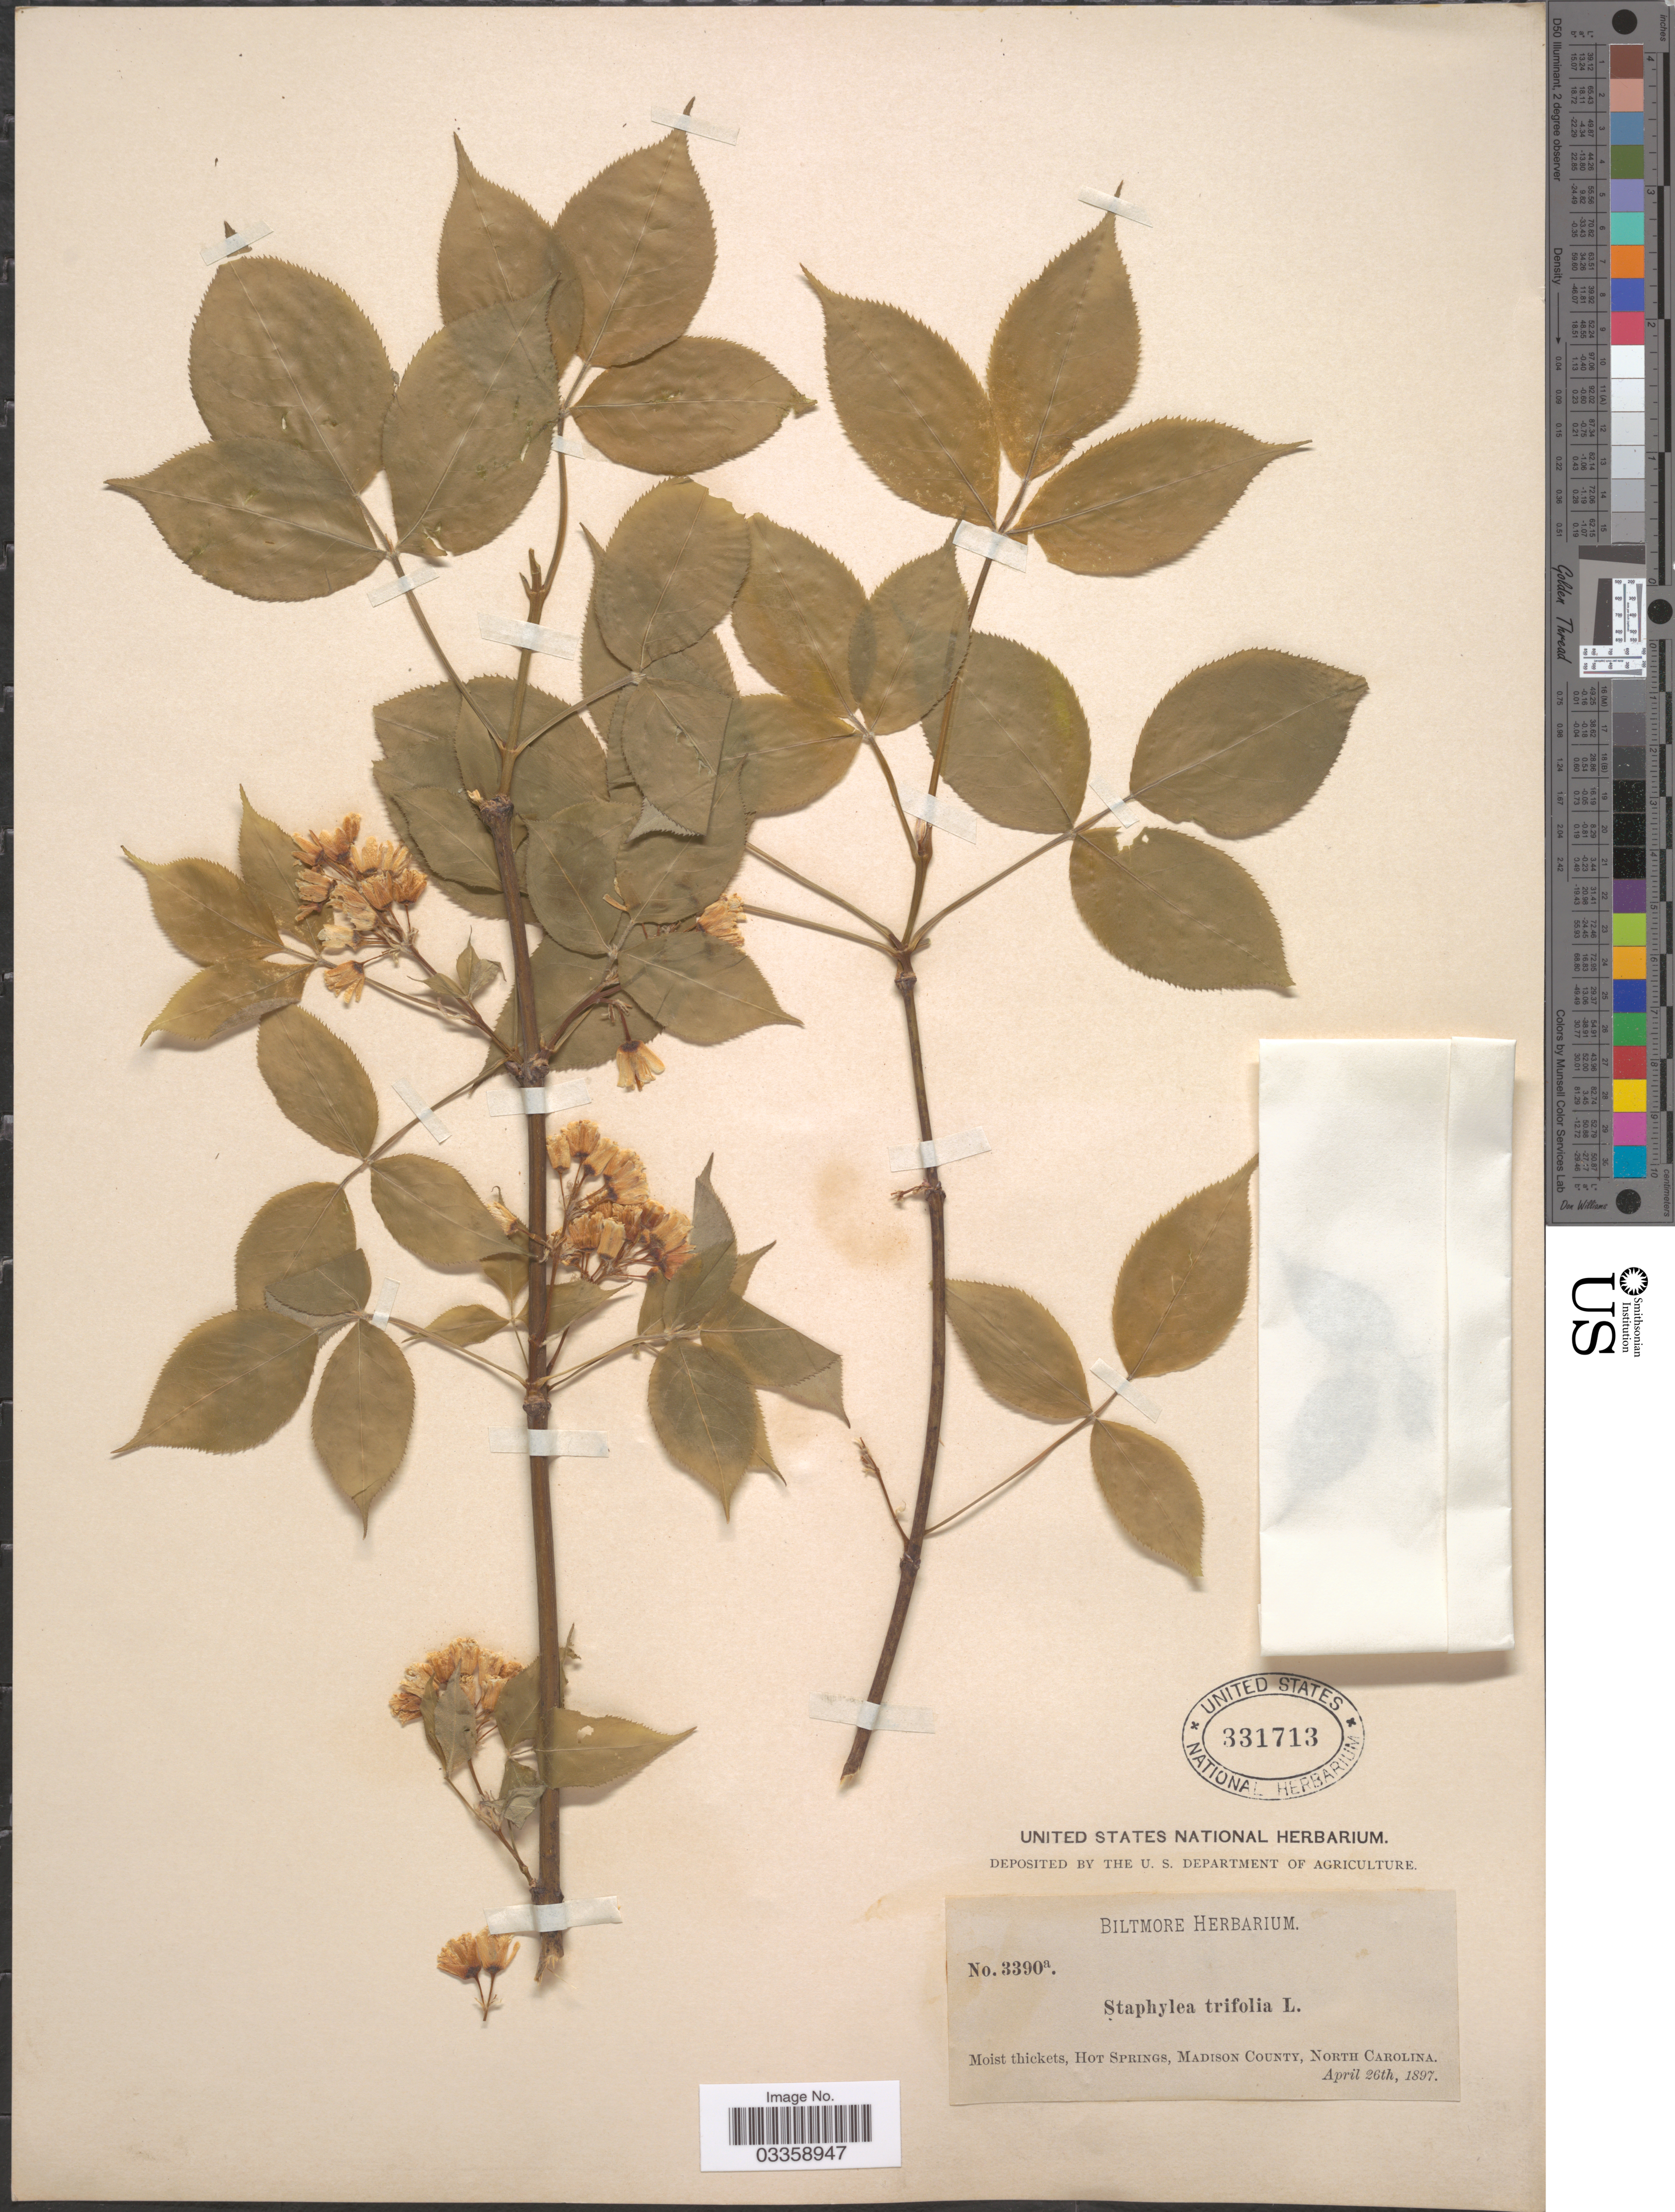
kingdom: Plantae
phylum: Tracheophyta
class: Magnoliopsida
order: Crossosomatales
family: Staphyleaceae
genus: Staphylea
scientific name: Staphylea trifolia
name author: L.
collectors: ex herb. Biltmore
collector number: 3390a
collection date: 1897-04-26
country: United States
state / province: North Carolina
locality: Hot Springs, Madison County.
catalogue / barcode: US 331713